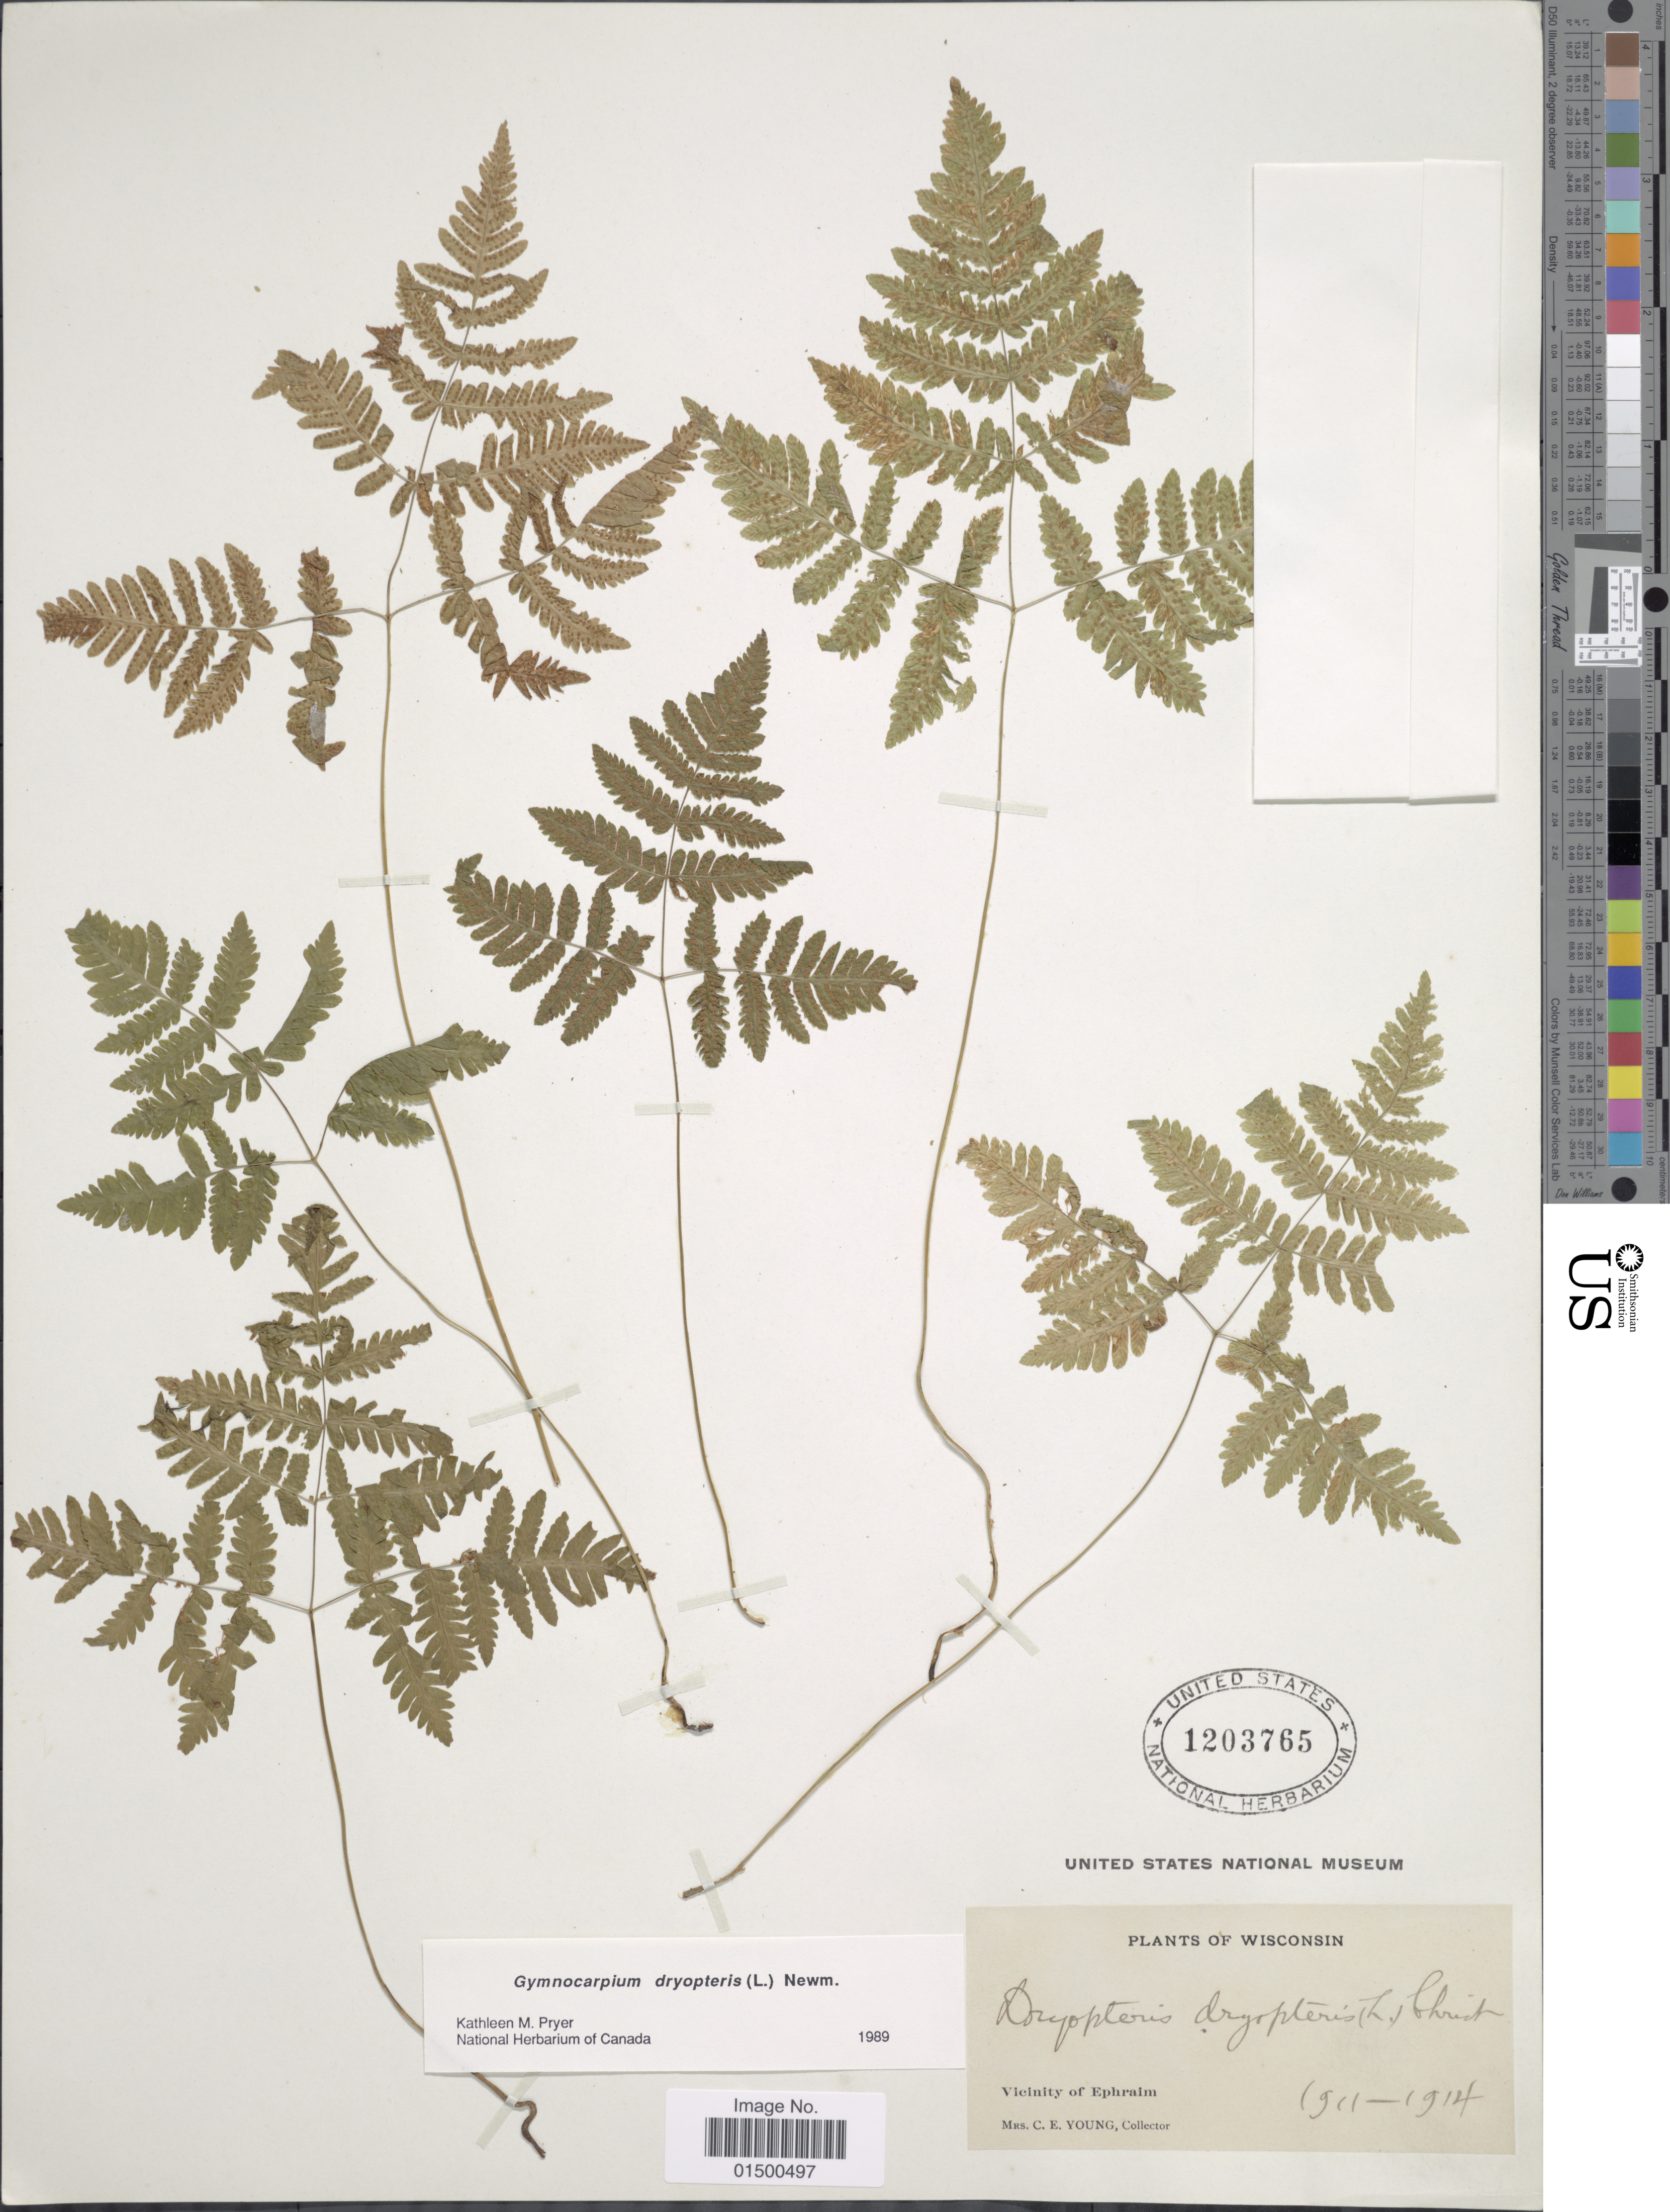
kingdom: Plantae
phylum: Tracheophyta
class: Polypodiopsida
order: Polypodiales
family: Cystopteridaceae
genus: Gymnocarpium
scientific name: Gymnocarpium dryopteris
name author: (L.) Newman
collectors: C. Young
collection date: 1911/1914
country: United States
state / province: Wisconsin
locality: Vicinity of Ephraim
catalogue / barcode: US 1203765